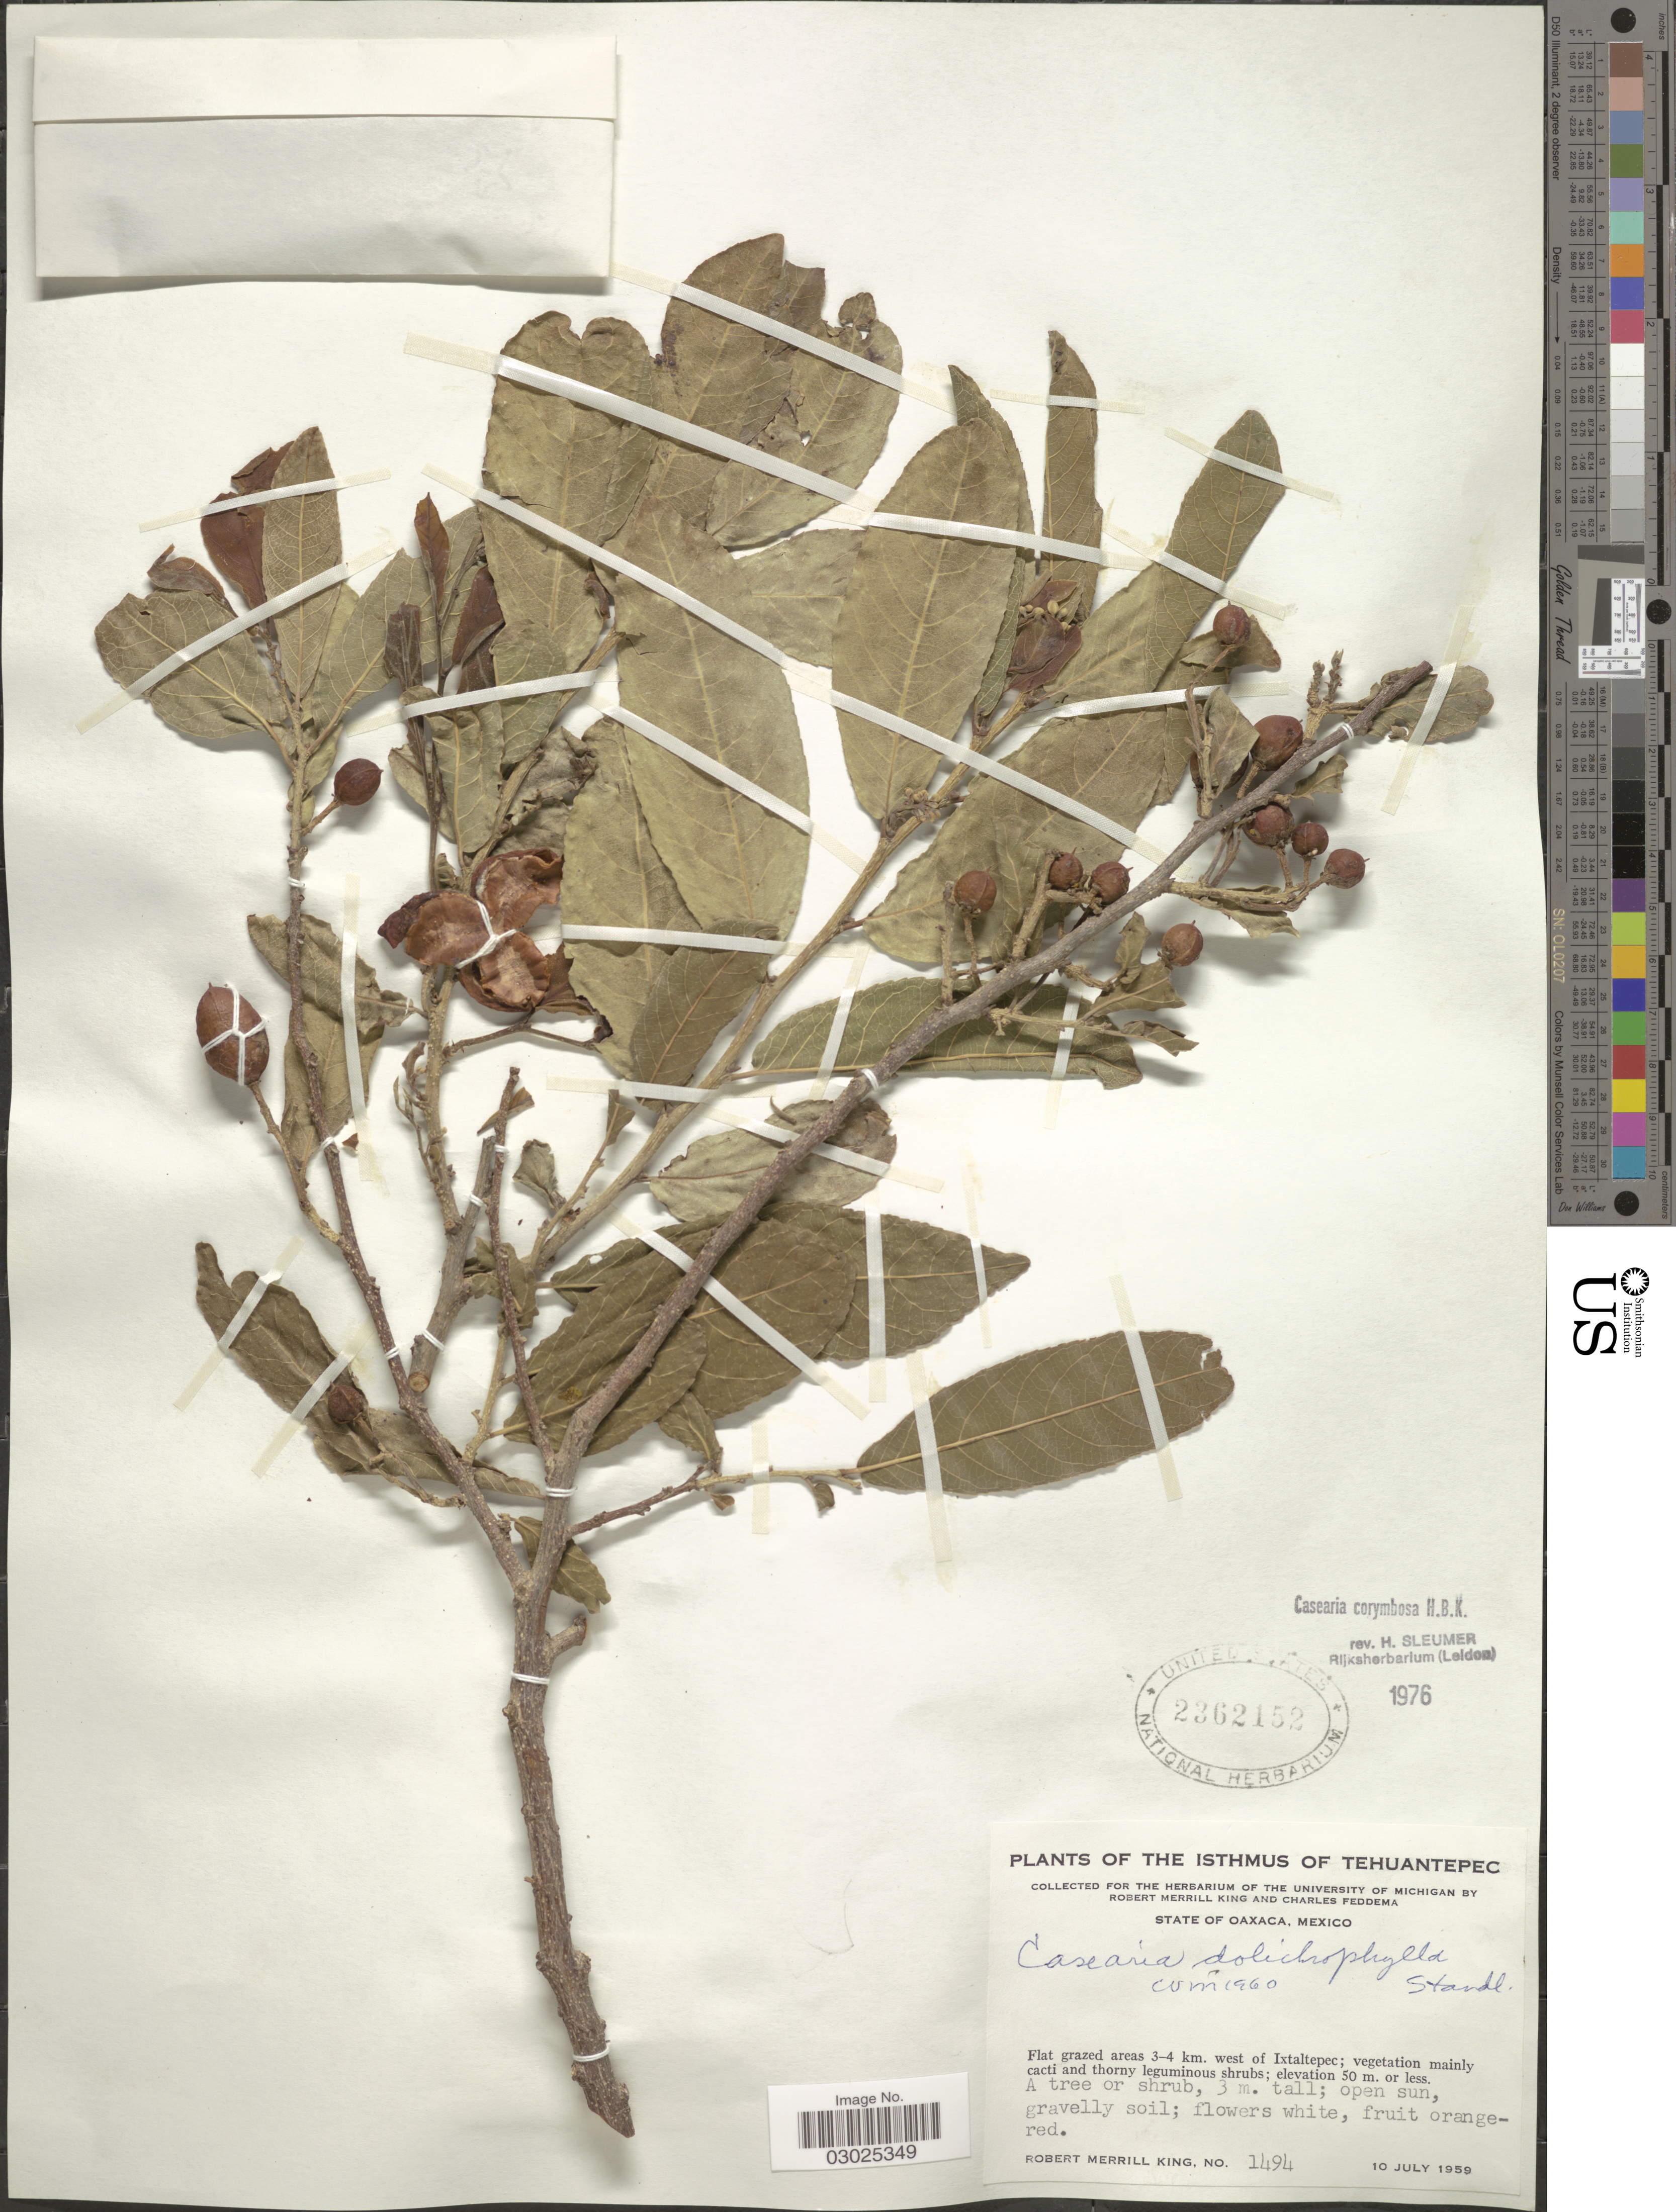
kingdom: Plantae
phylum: Tracheophyta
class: Magnoliopsida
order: Malpighiales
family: Salicaceae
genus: Casearia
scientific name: Casearia corymbosa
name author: Kunth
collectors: R. M. King & C. Feddema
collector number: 1494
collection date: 1959-07-10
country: Mexico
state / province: Oaxaca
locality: Tehuantepec. 3-4 km. west of Ixtaltepec.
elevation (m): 50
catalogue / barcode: US 2362152